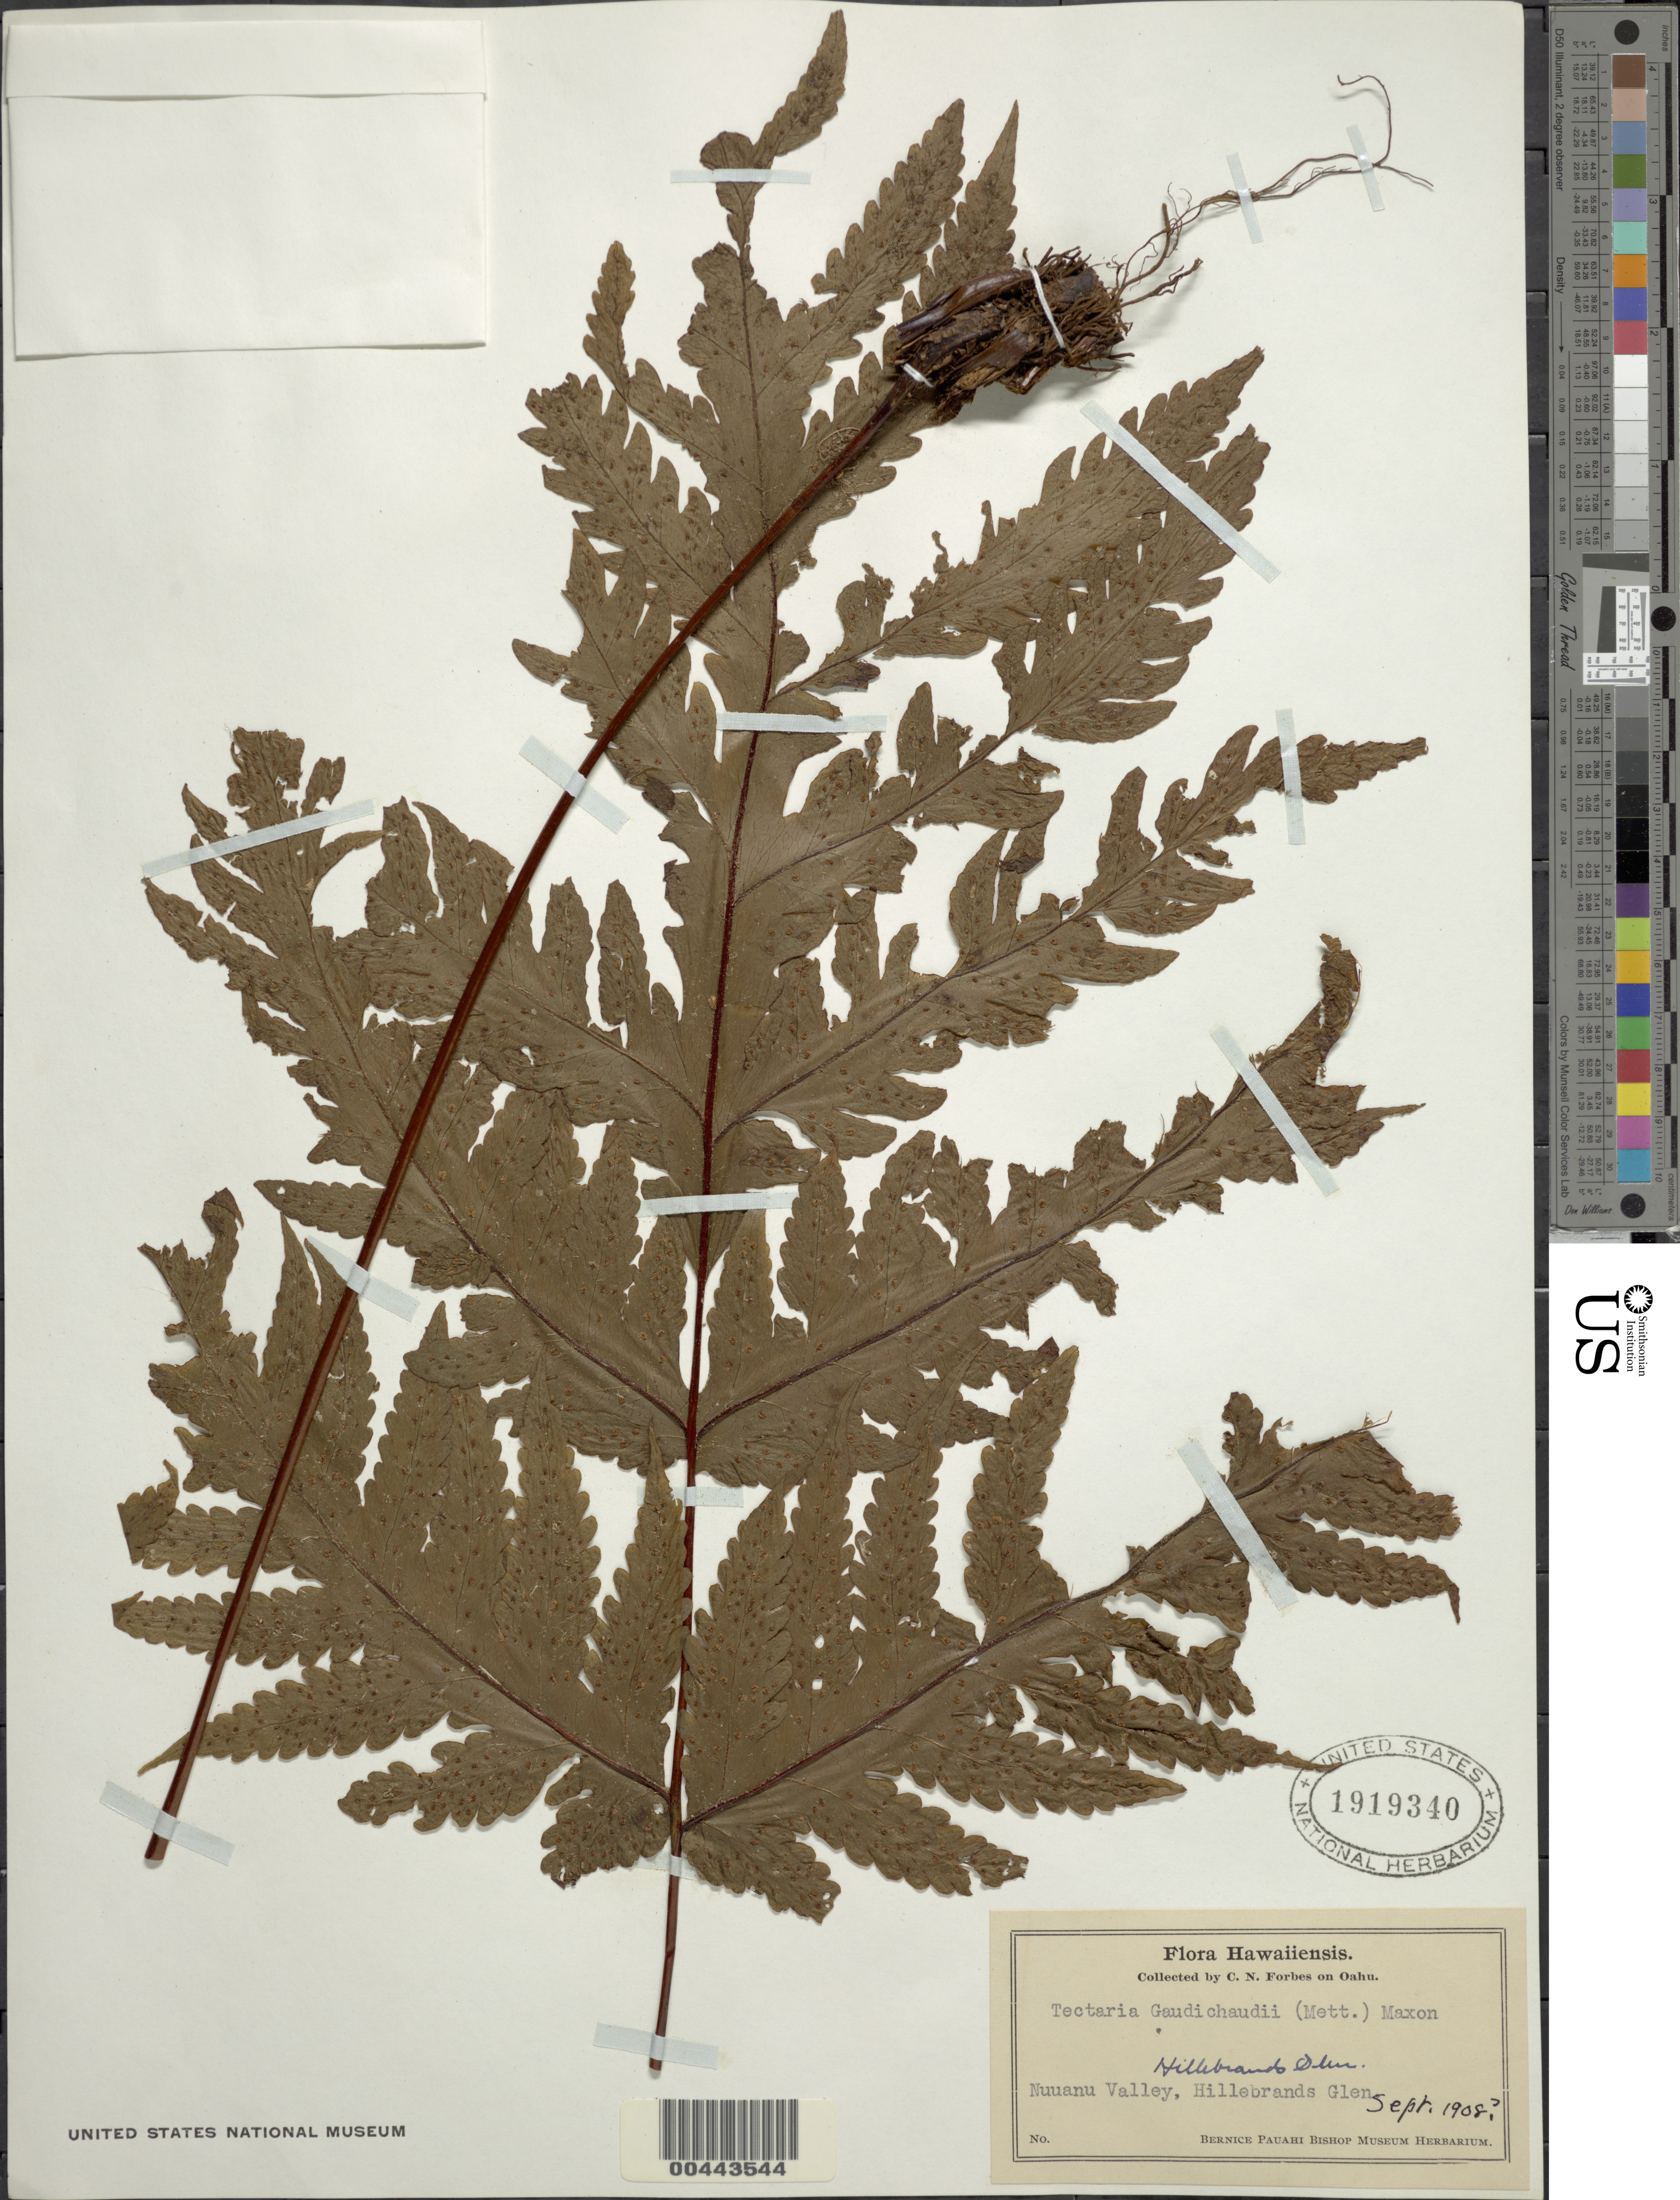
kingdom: Plantae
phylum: Tracheophyta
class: Polypodiopsida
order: Polypodiales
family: Tectariaceae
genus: Tectaria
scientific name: Tectaria gaudichaudii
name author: (Mett.) Maxon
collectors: C. N. Forbes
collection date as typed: Sep 1908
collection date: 1908-09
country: United States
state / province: Hawaii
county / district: Honolulu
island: Oahu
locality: Nuuanu Valley, Hillebrands Glen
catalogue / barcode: US 1919340